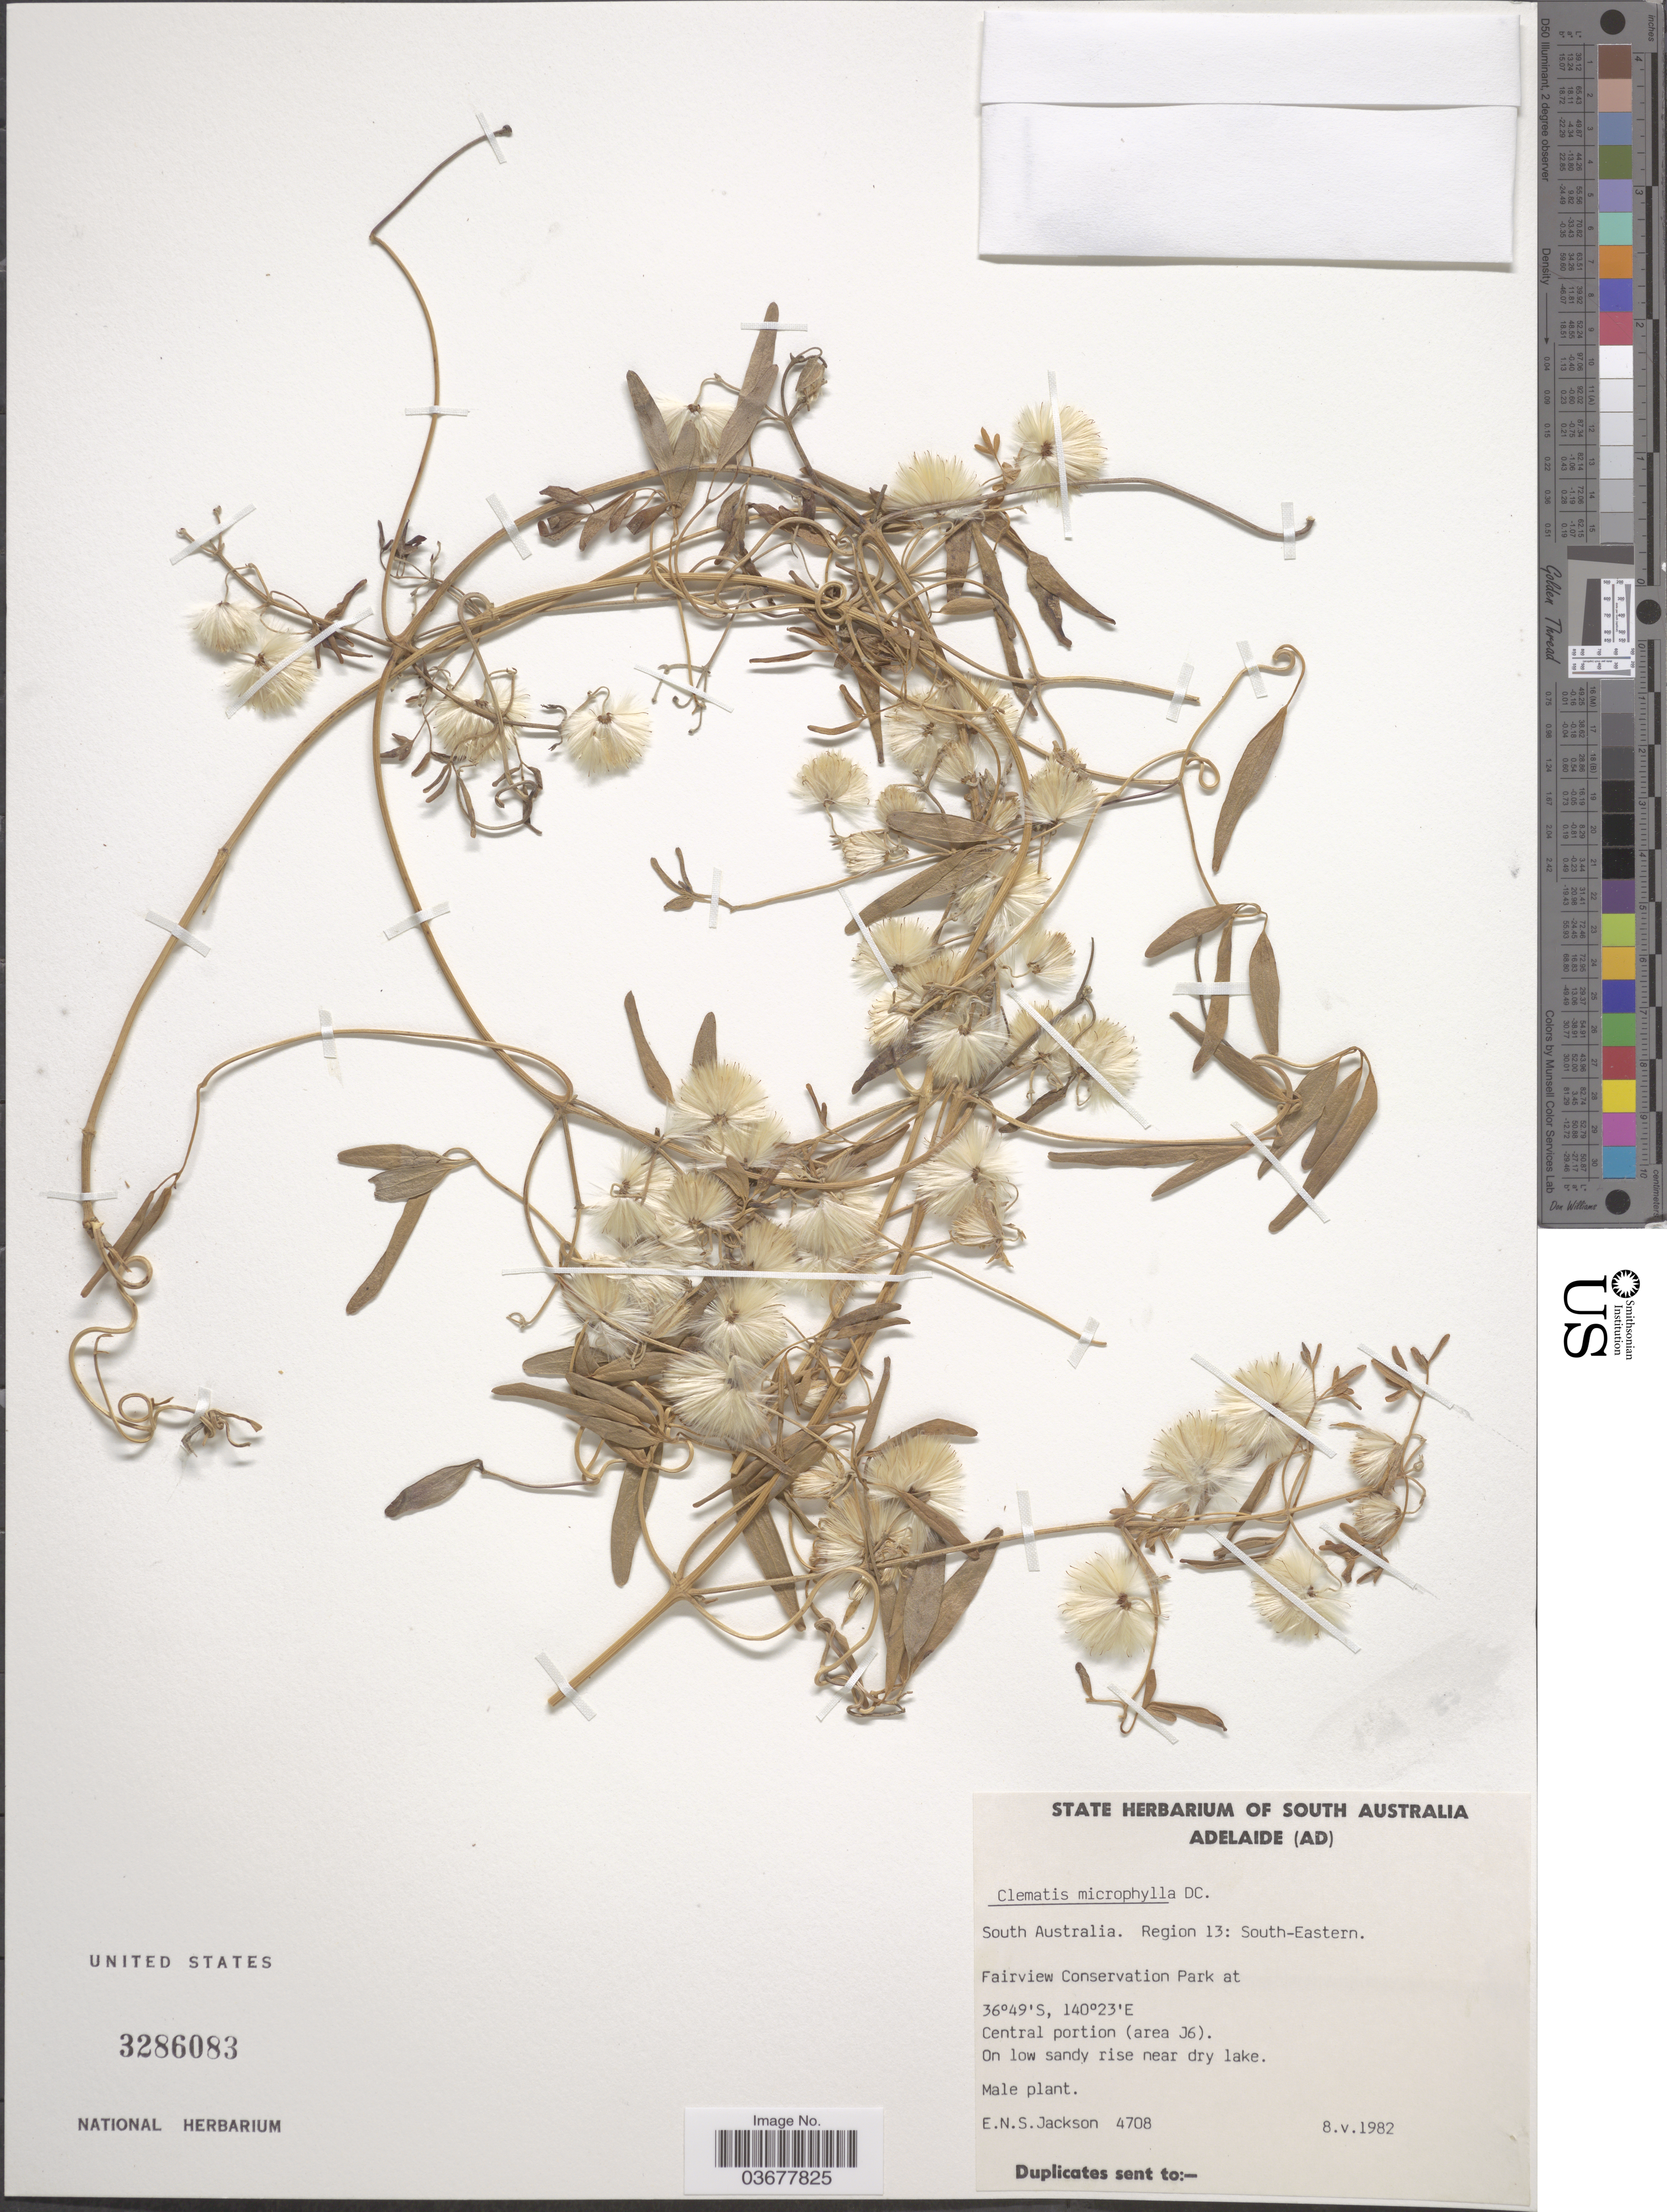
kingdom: Plantae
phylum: Tracheophyta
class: Magnoliopsida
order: Ranunculales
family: Ranunculaceae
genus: Clematis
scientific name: Clematis microphylla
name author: DC.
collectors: E. Jackson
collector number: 4708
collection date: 1982-05-08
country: Australia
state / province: South Australia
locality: Region 13: South-Eastern. Fairview Conservation Park at Central portion (area J6).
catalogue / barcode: US 3286083